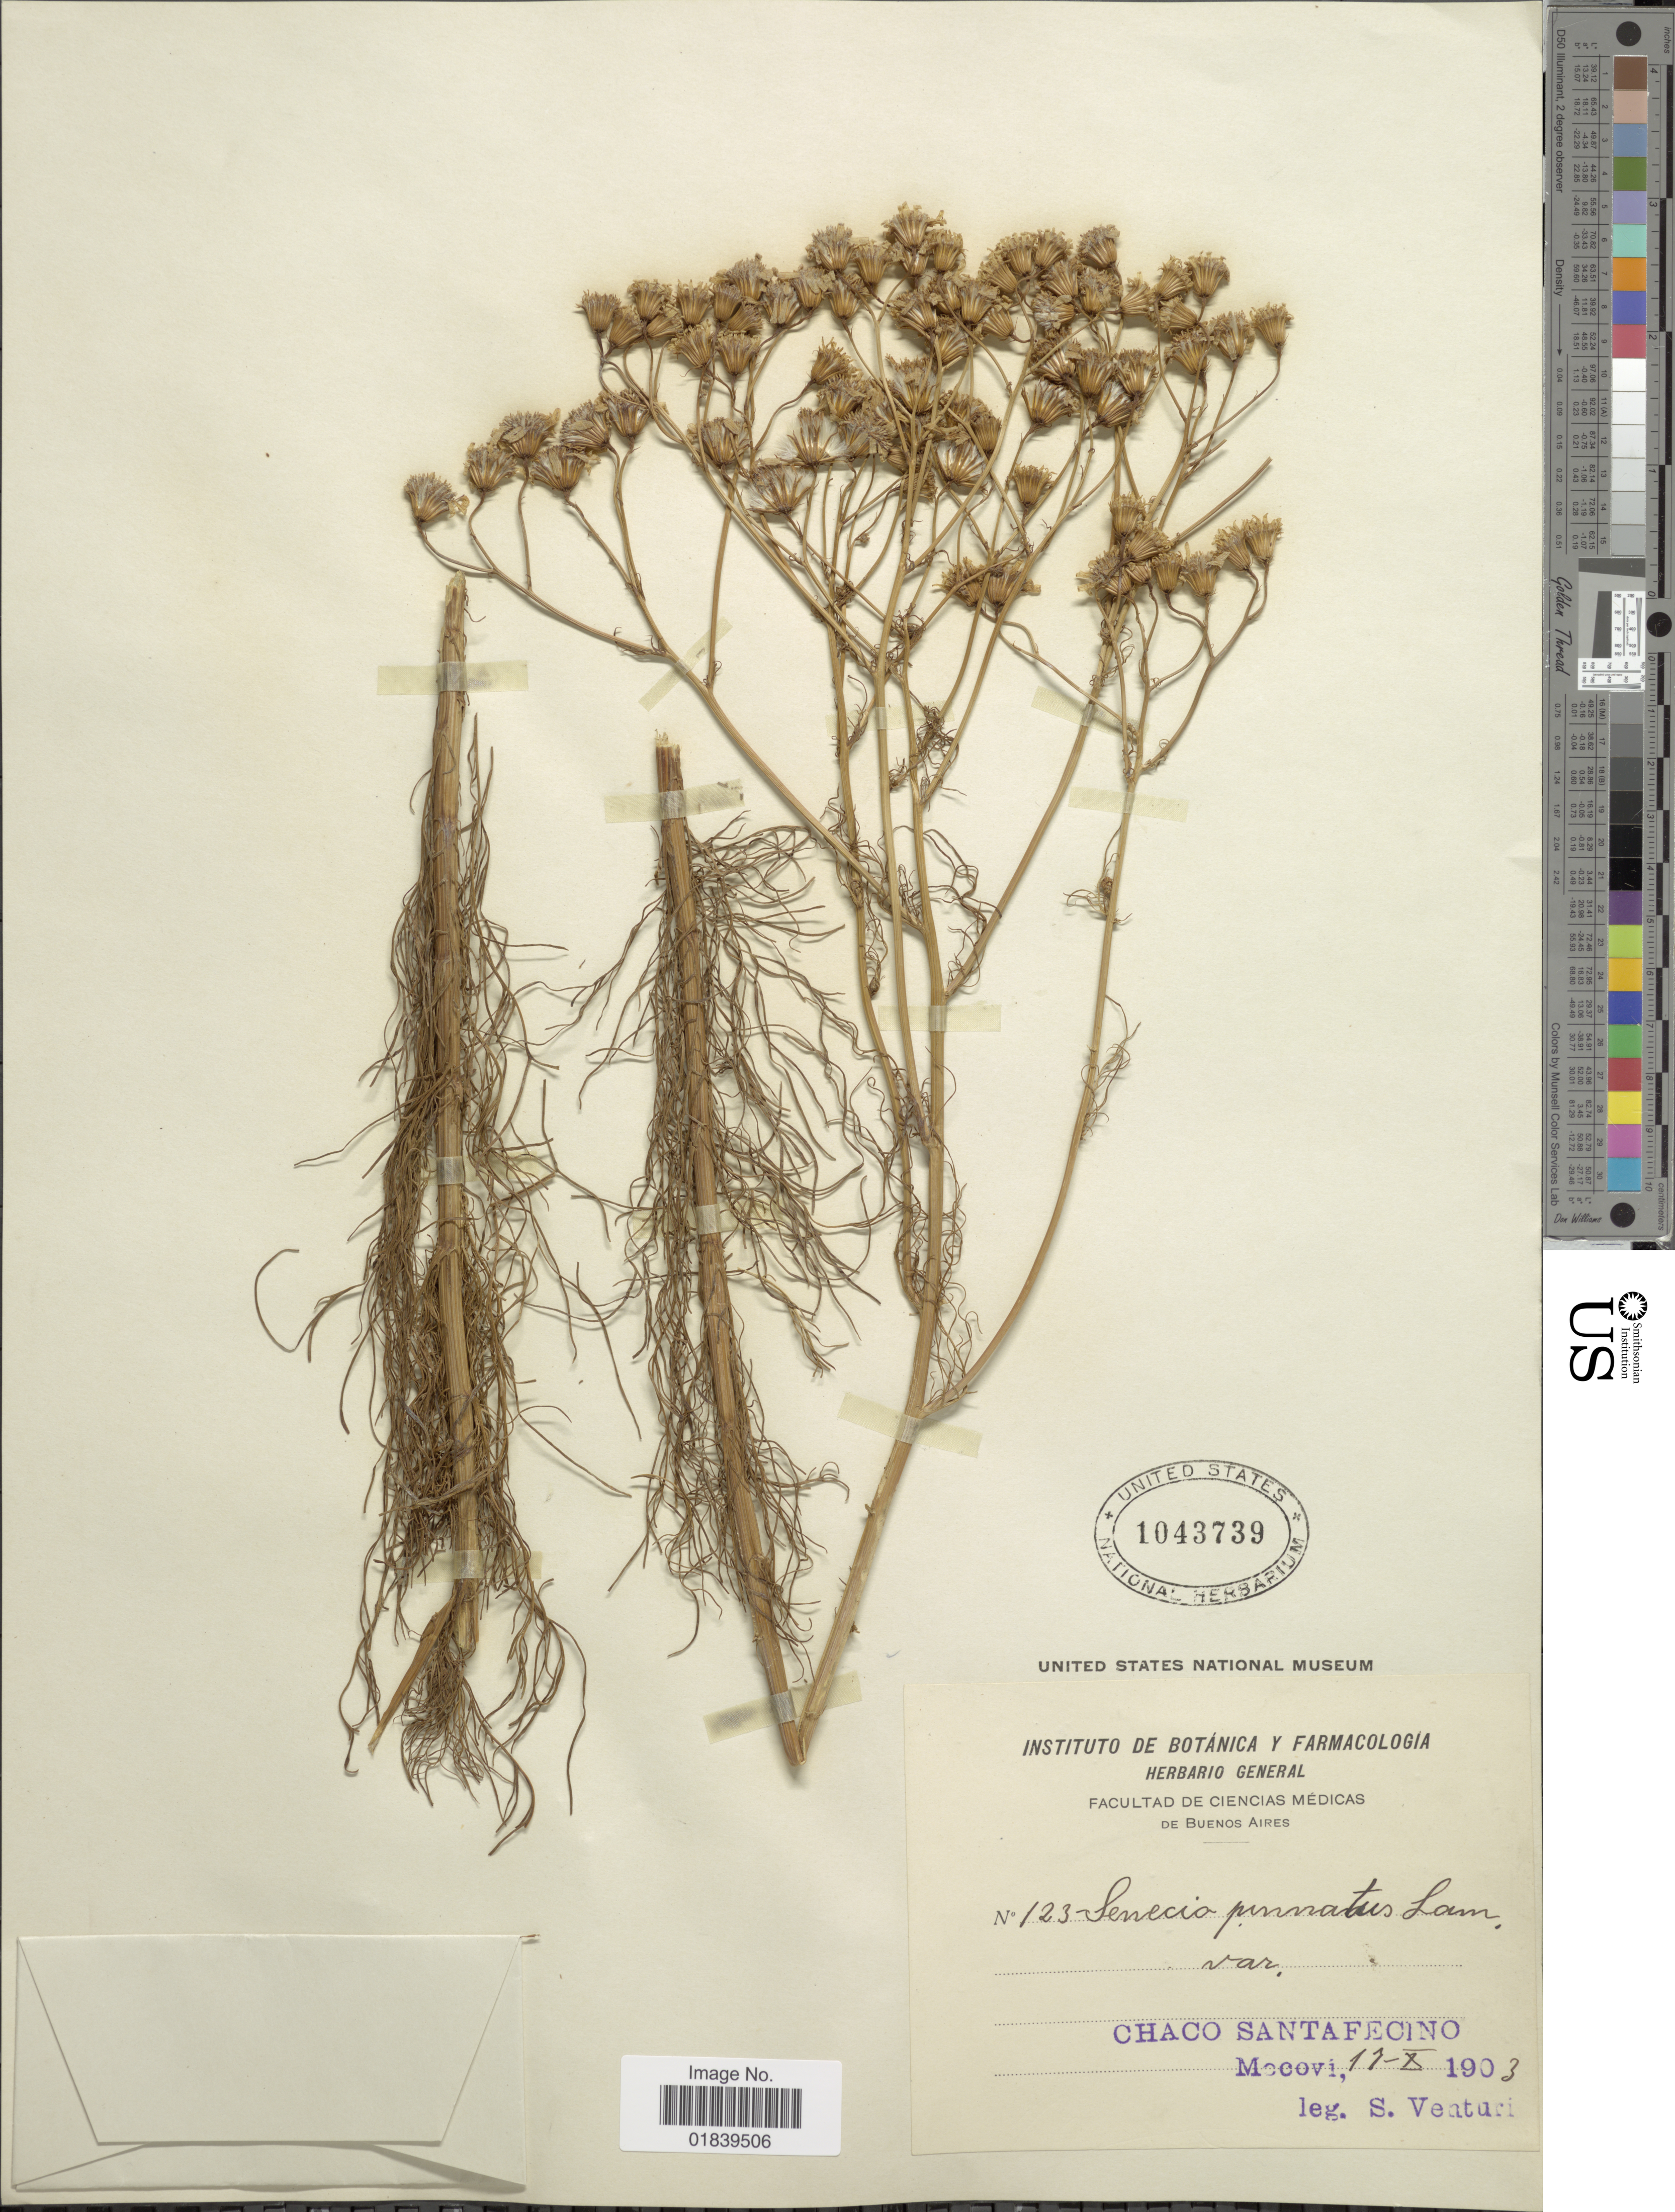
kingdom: Plantae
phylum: Tracheophyta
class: Magnoliopsida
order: Asterales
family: Asteraceae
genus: Senecio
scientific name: Senecio pinnatus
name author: Poir.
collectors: S. Venturi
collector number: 123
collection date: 1903-10-17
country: Argentina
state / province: Chaco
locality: Chaco Santafecino, Mocovi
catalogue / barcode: US 1043739